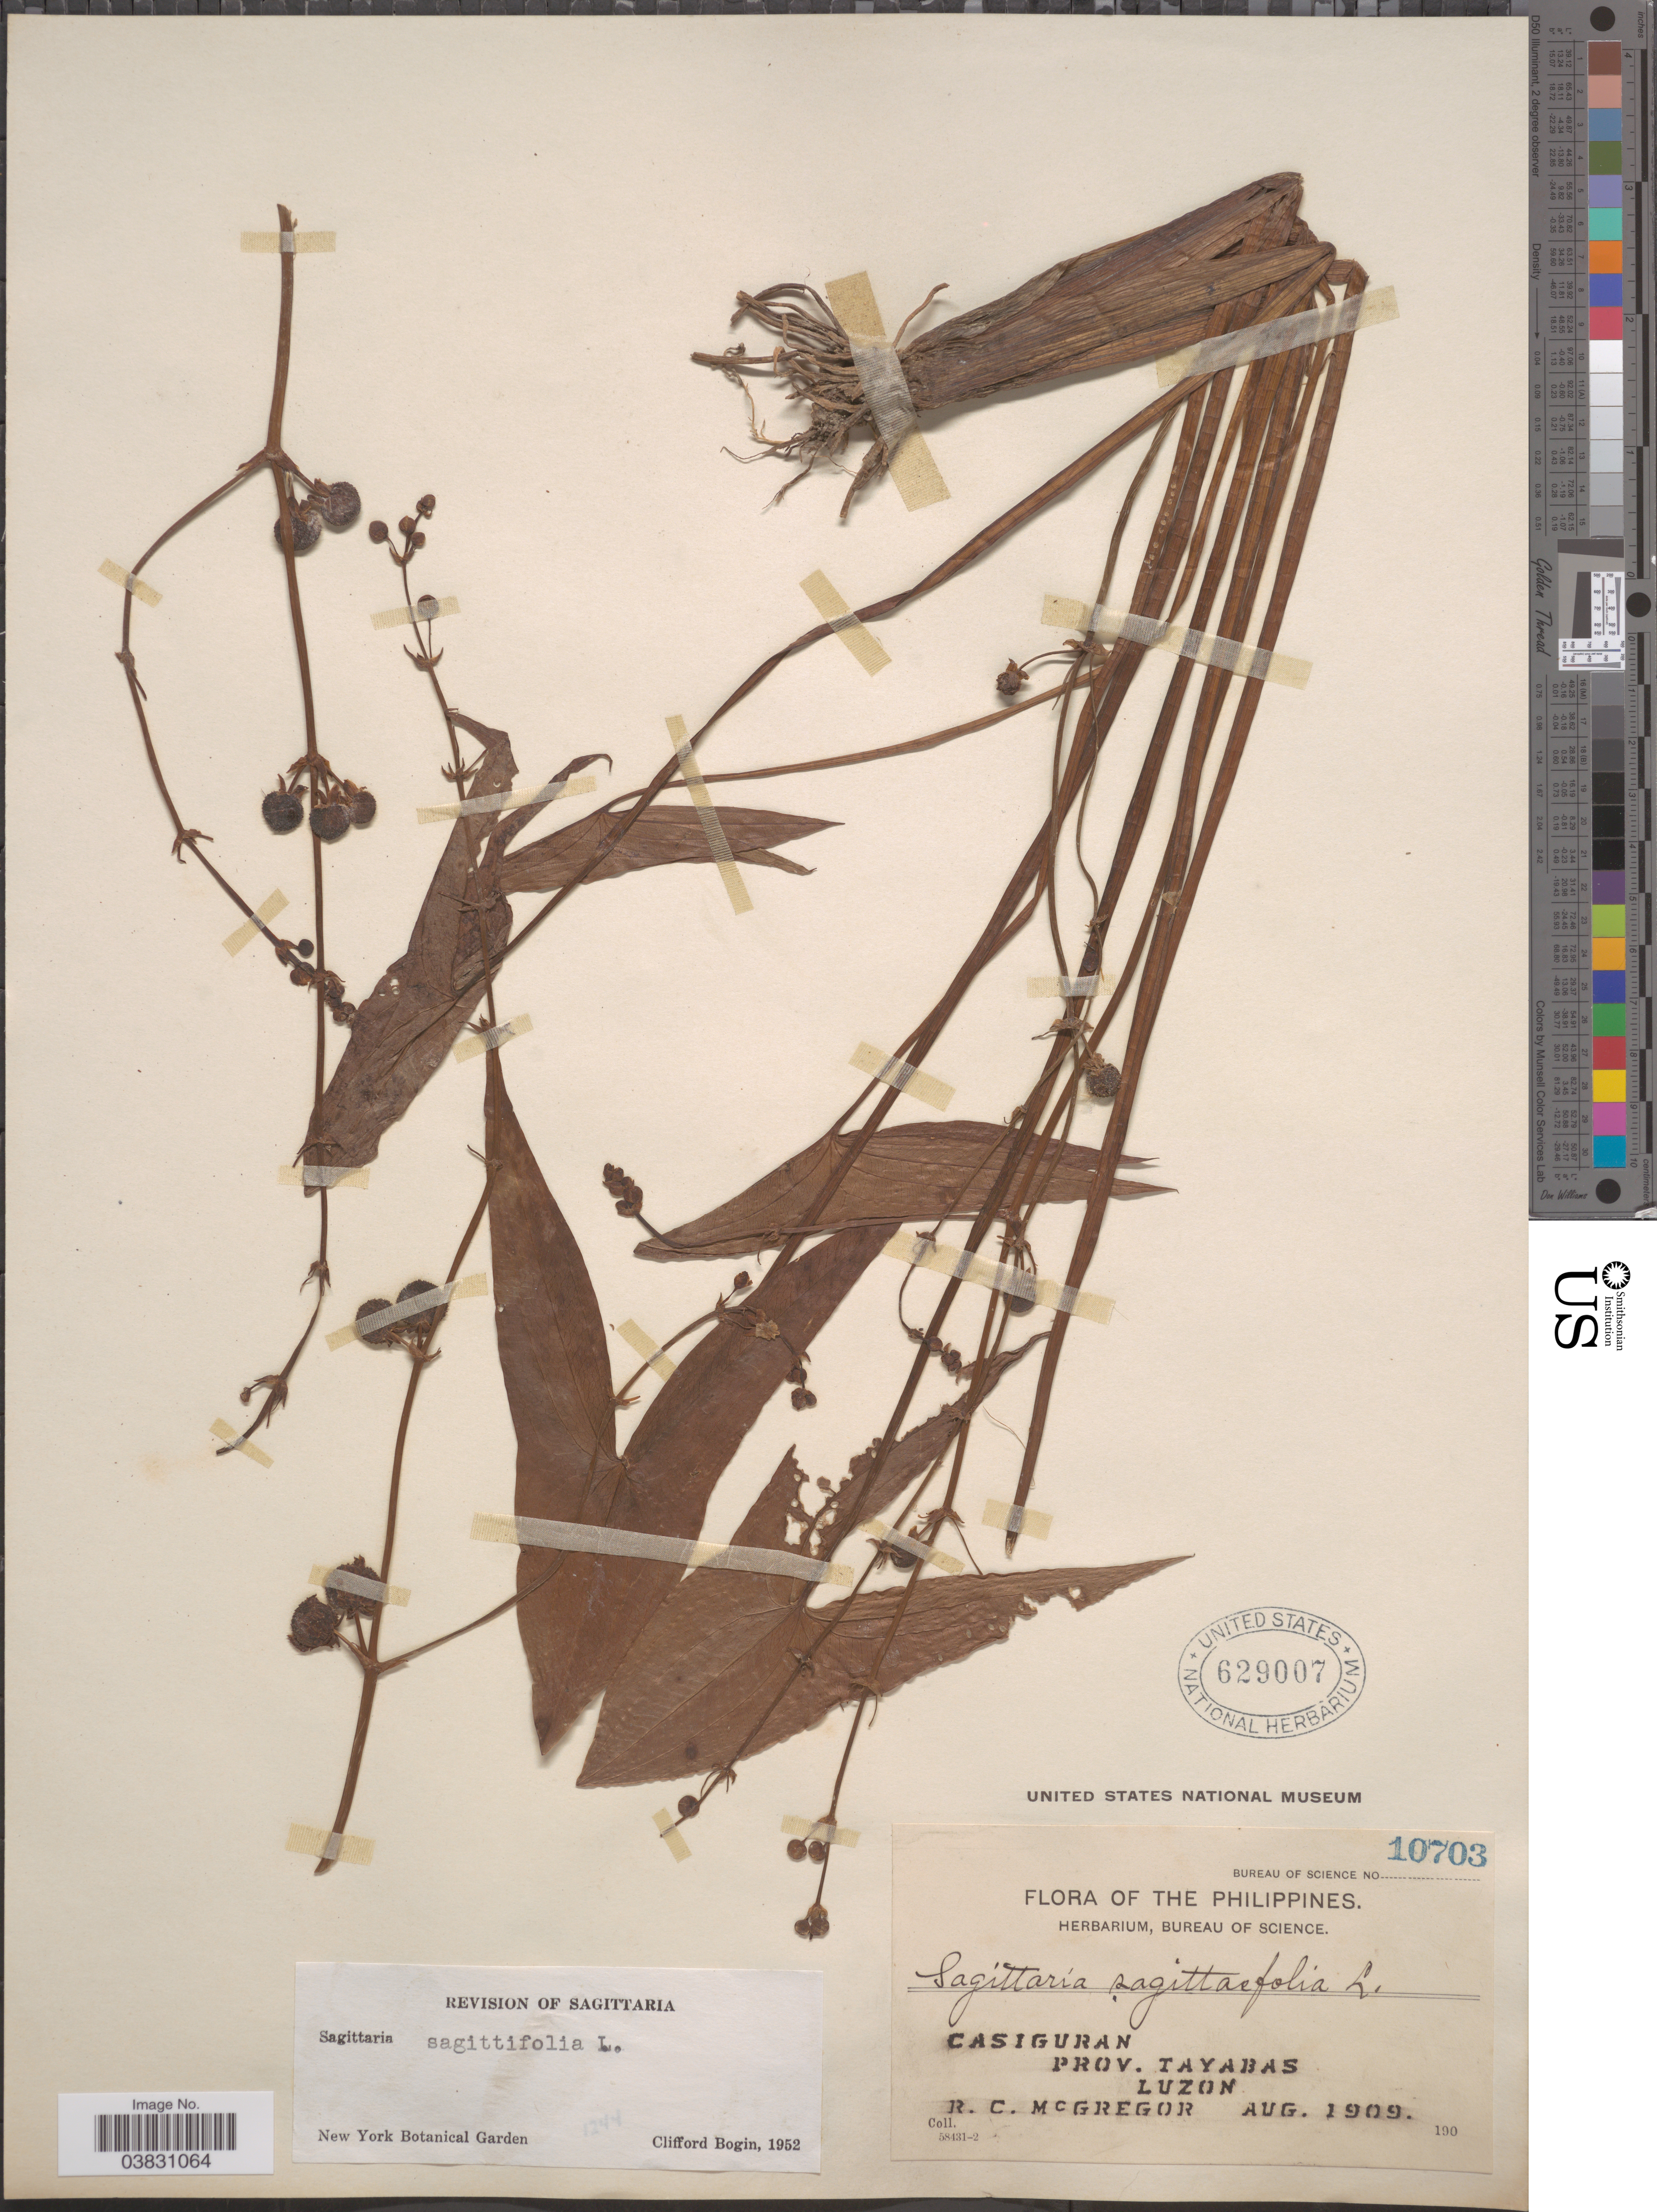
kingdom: Plantae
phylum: Tracheophyta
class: Liliopsida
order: Alismatales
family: Alismataceae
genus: Sagittaria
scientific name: Sagittaria sagittifolia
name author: L.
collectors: R. C. McGregor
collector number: Bureau of Science 10703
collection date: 1909-08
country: Philippines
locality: Casiguran. Prov. Tayabas. Luzon.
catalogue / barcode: US 629007